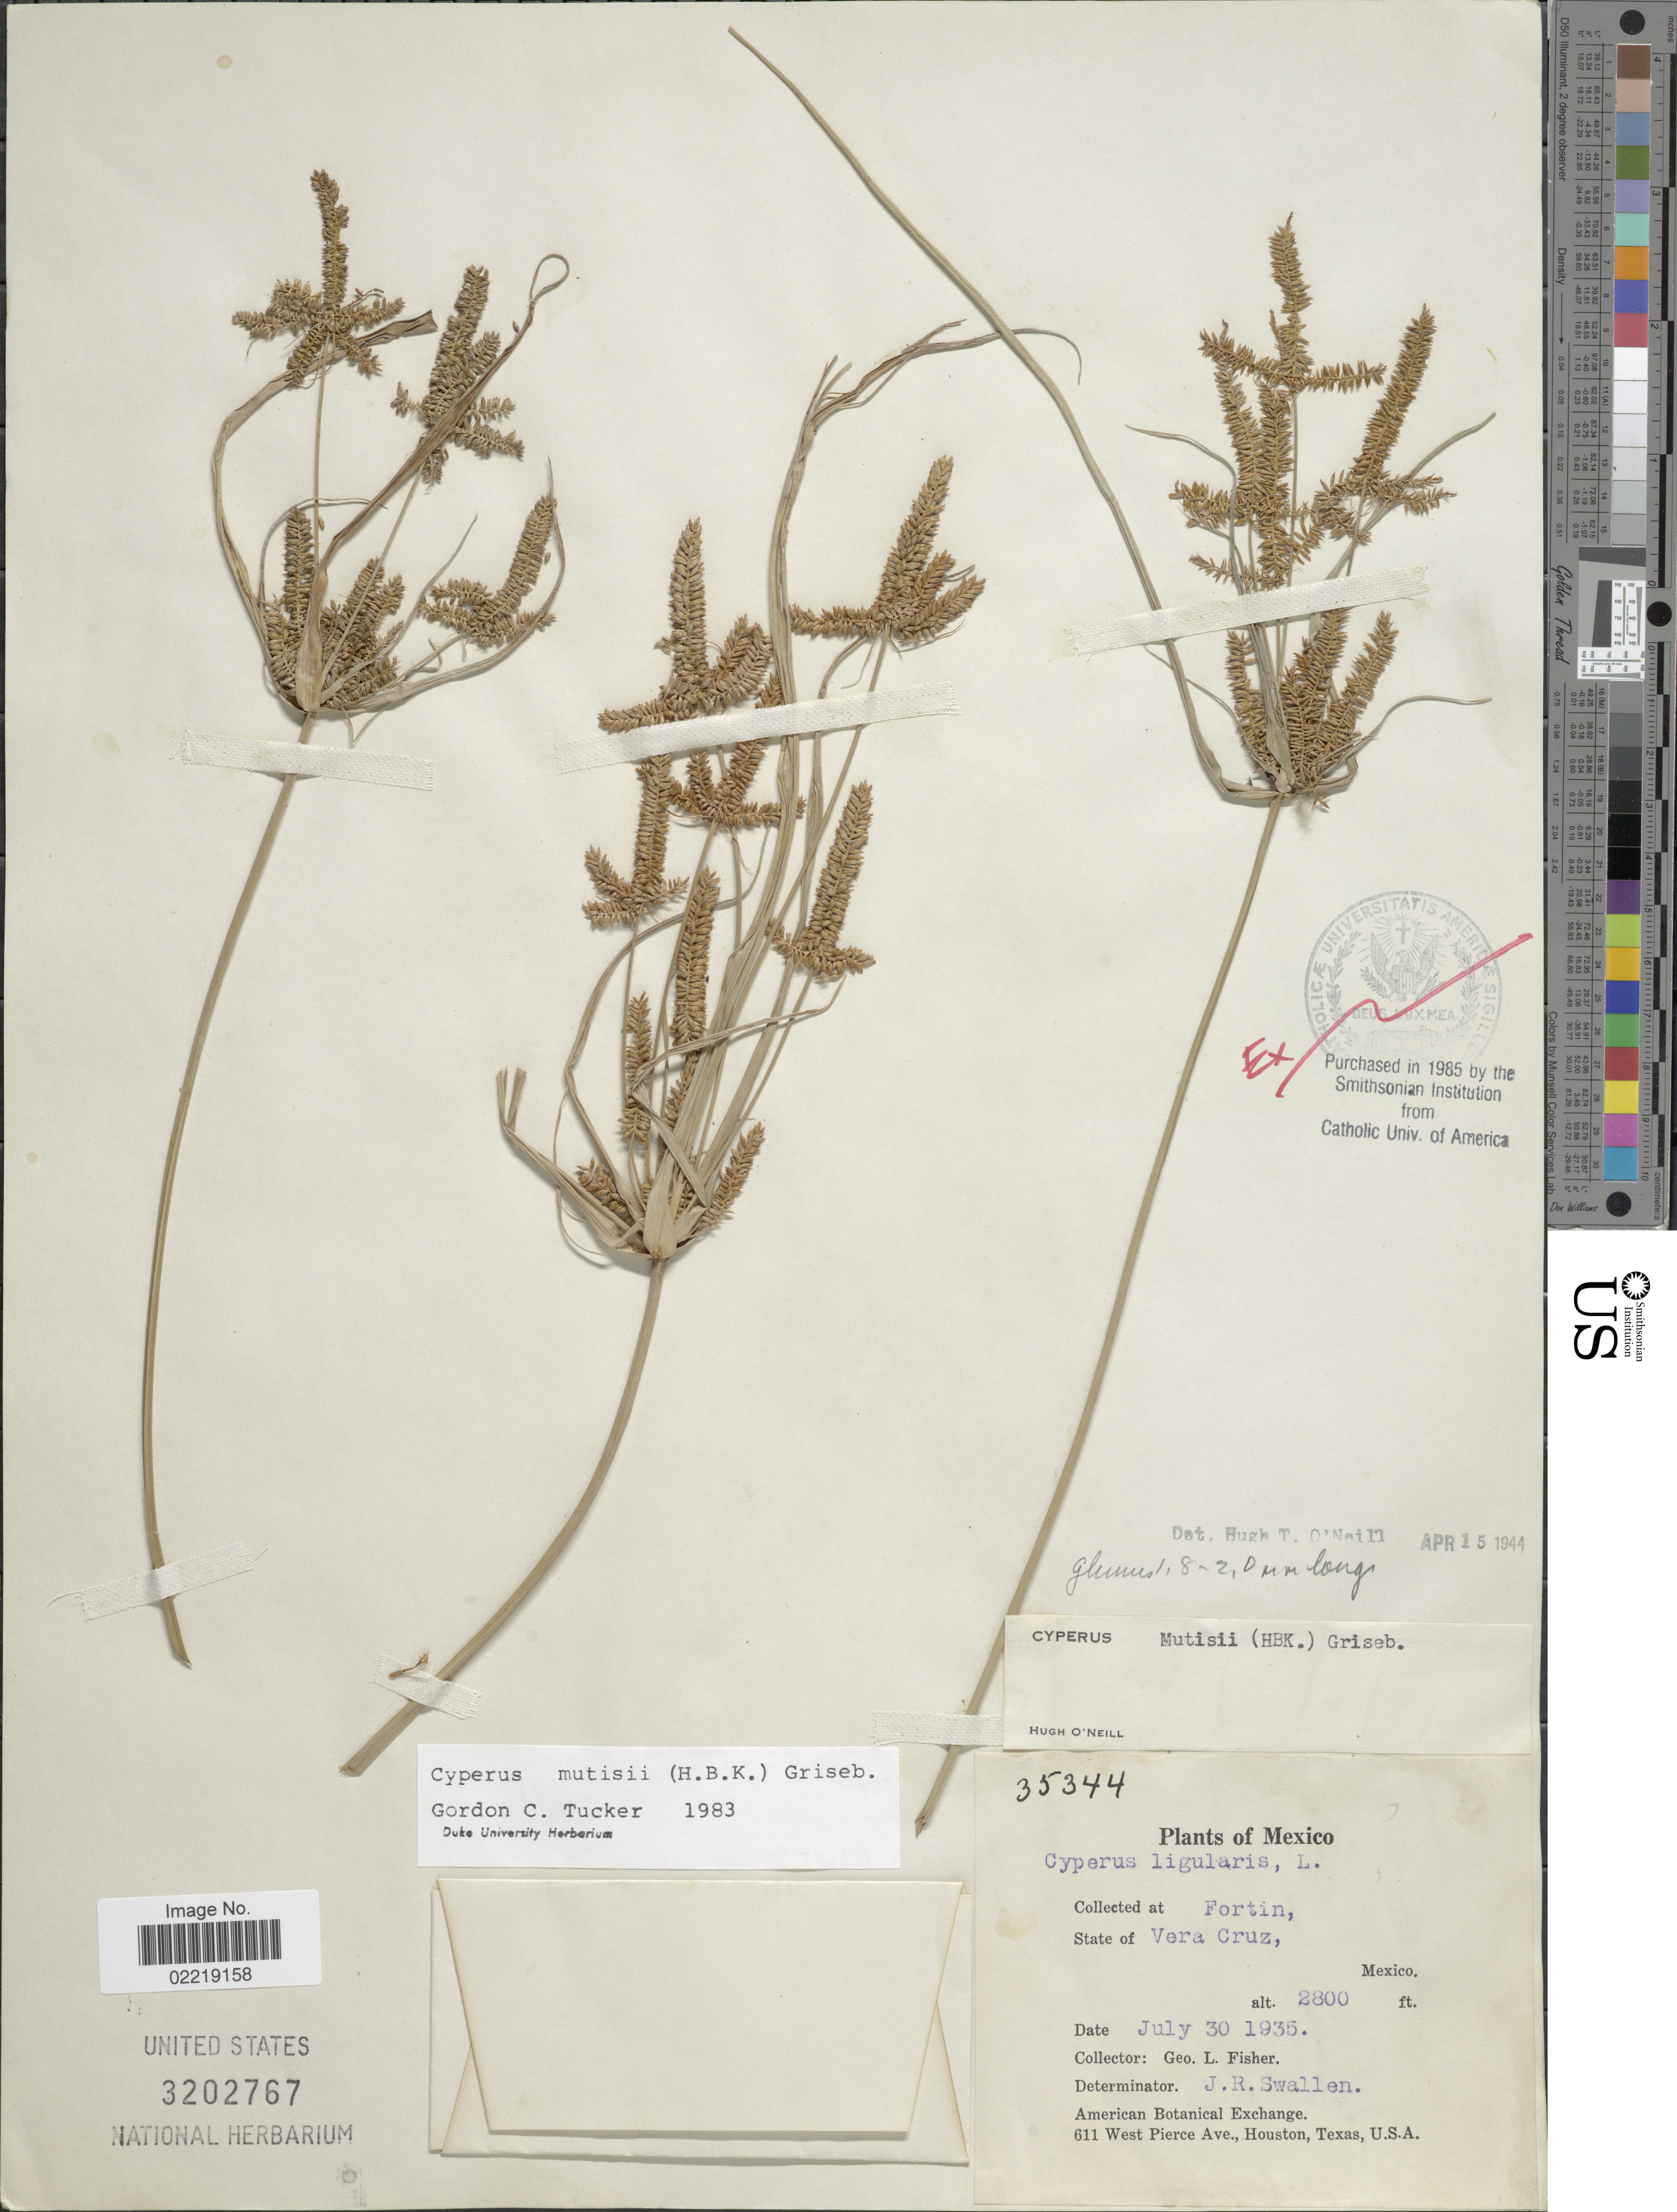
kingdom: Plantae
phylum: Tracheophyta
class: Liliopsida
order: Poales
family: Cyperaceae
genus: Cyperus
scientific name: Cyperus mutisii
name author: (Kunth) Andersson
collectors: G. L. Fisher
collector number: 35344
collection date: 1935-07-30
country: Mexico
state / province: Veracruz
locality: Fortin, State of Vera Cruz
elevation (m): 853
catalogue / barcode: US 3202767